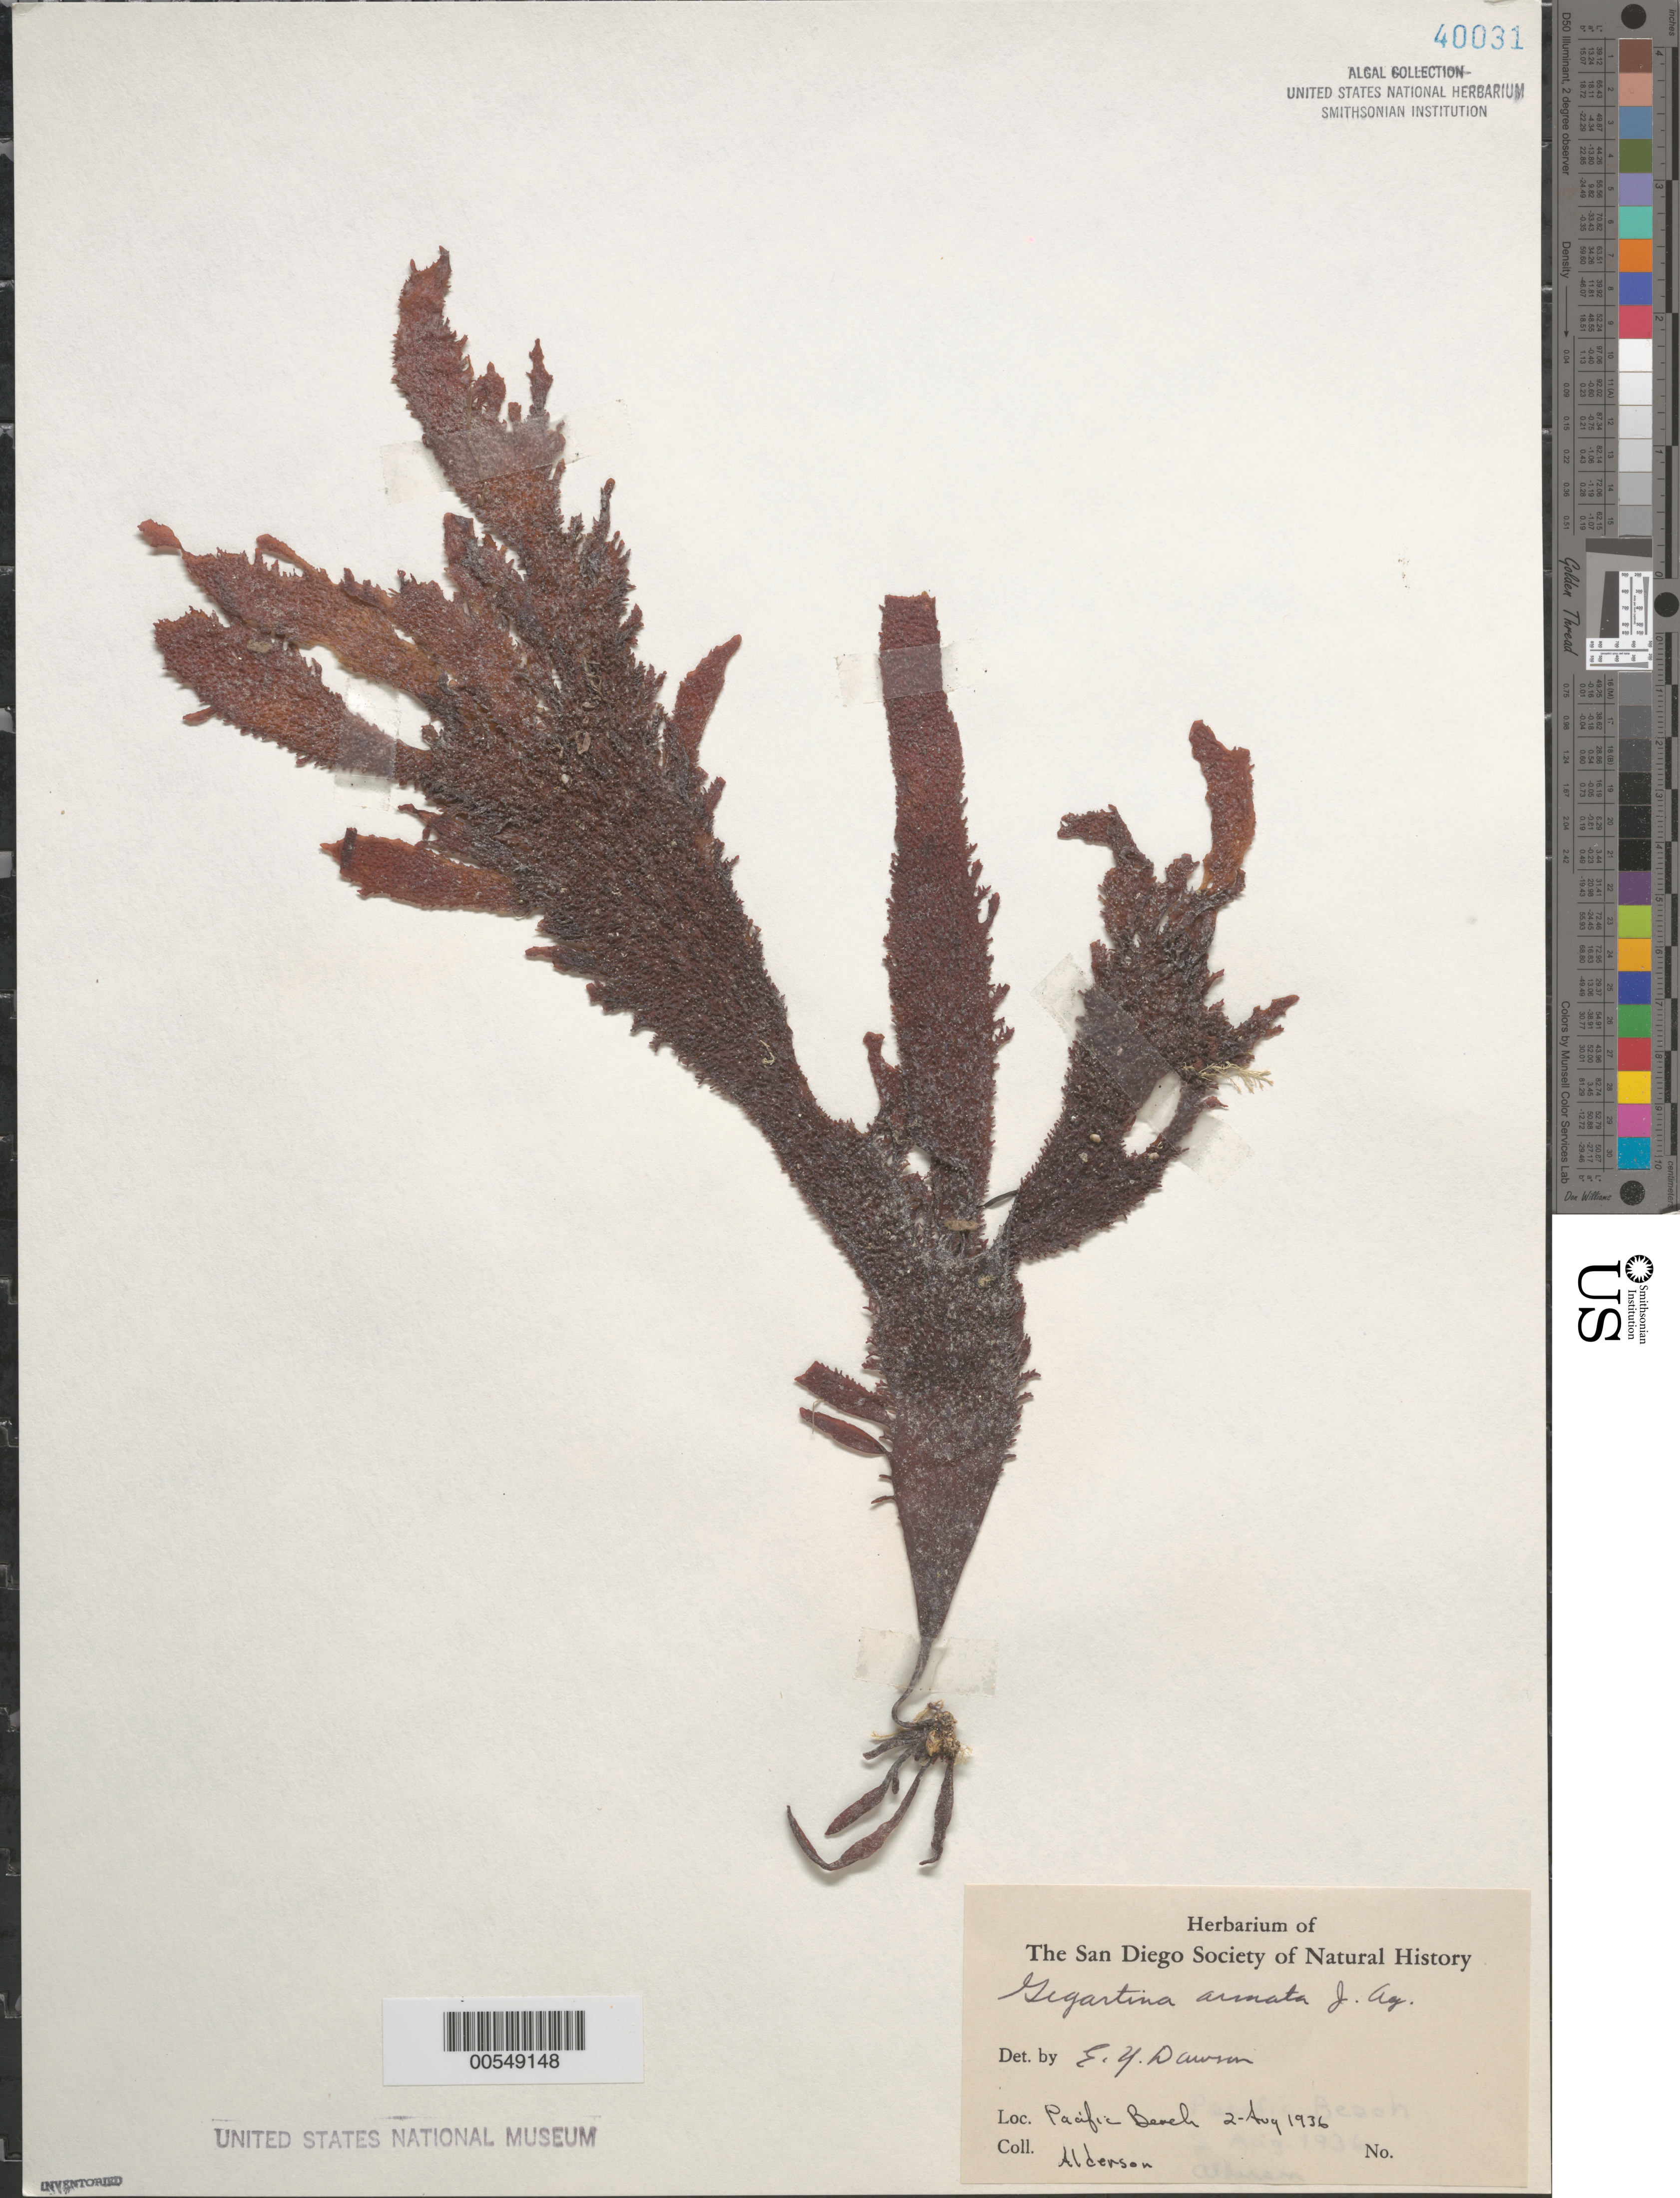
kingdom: Plantae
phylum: Rhodophyta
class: Florideophyceae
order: Gigartinales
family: Gigartinaceae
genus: Chondracanthus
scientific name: Chondracanthus spinosus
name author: (Kütz.) Guiry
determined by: Algae name updating Project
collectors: -. Alderson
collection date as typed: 02 Jul 1936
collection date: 1936-07-02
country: United States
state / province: California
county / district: San Diego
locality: Pacific Beach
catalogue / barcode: US 40031